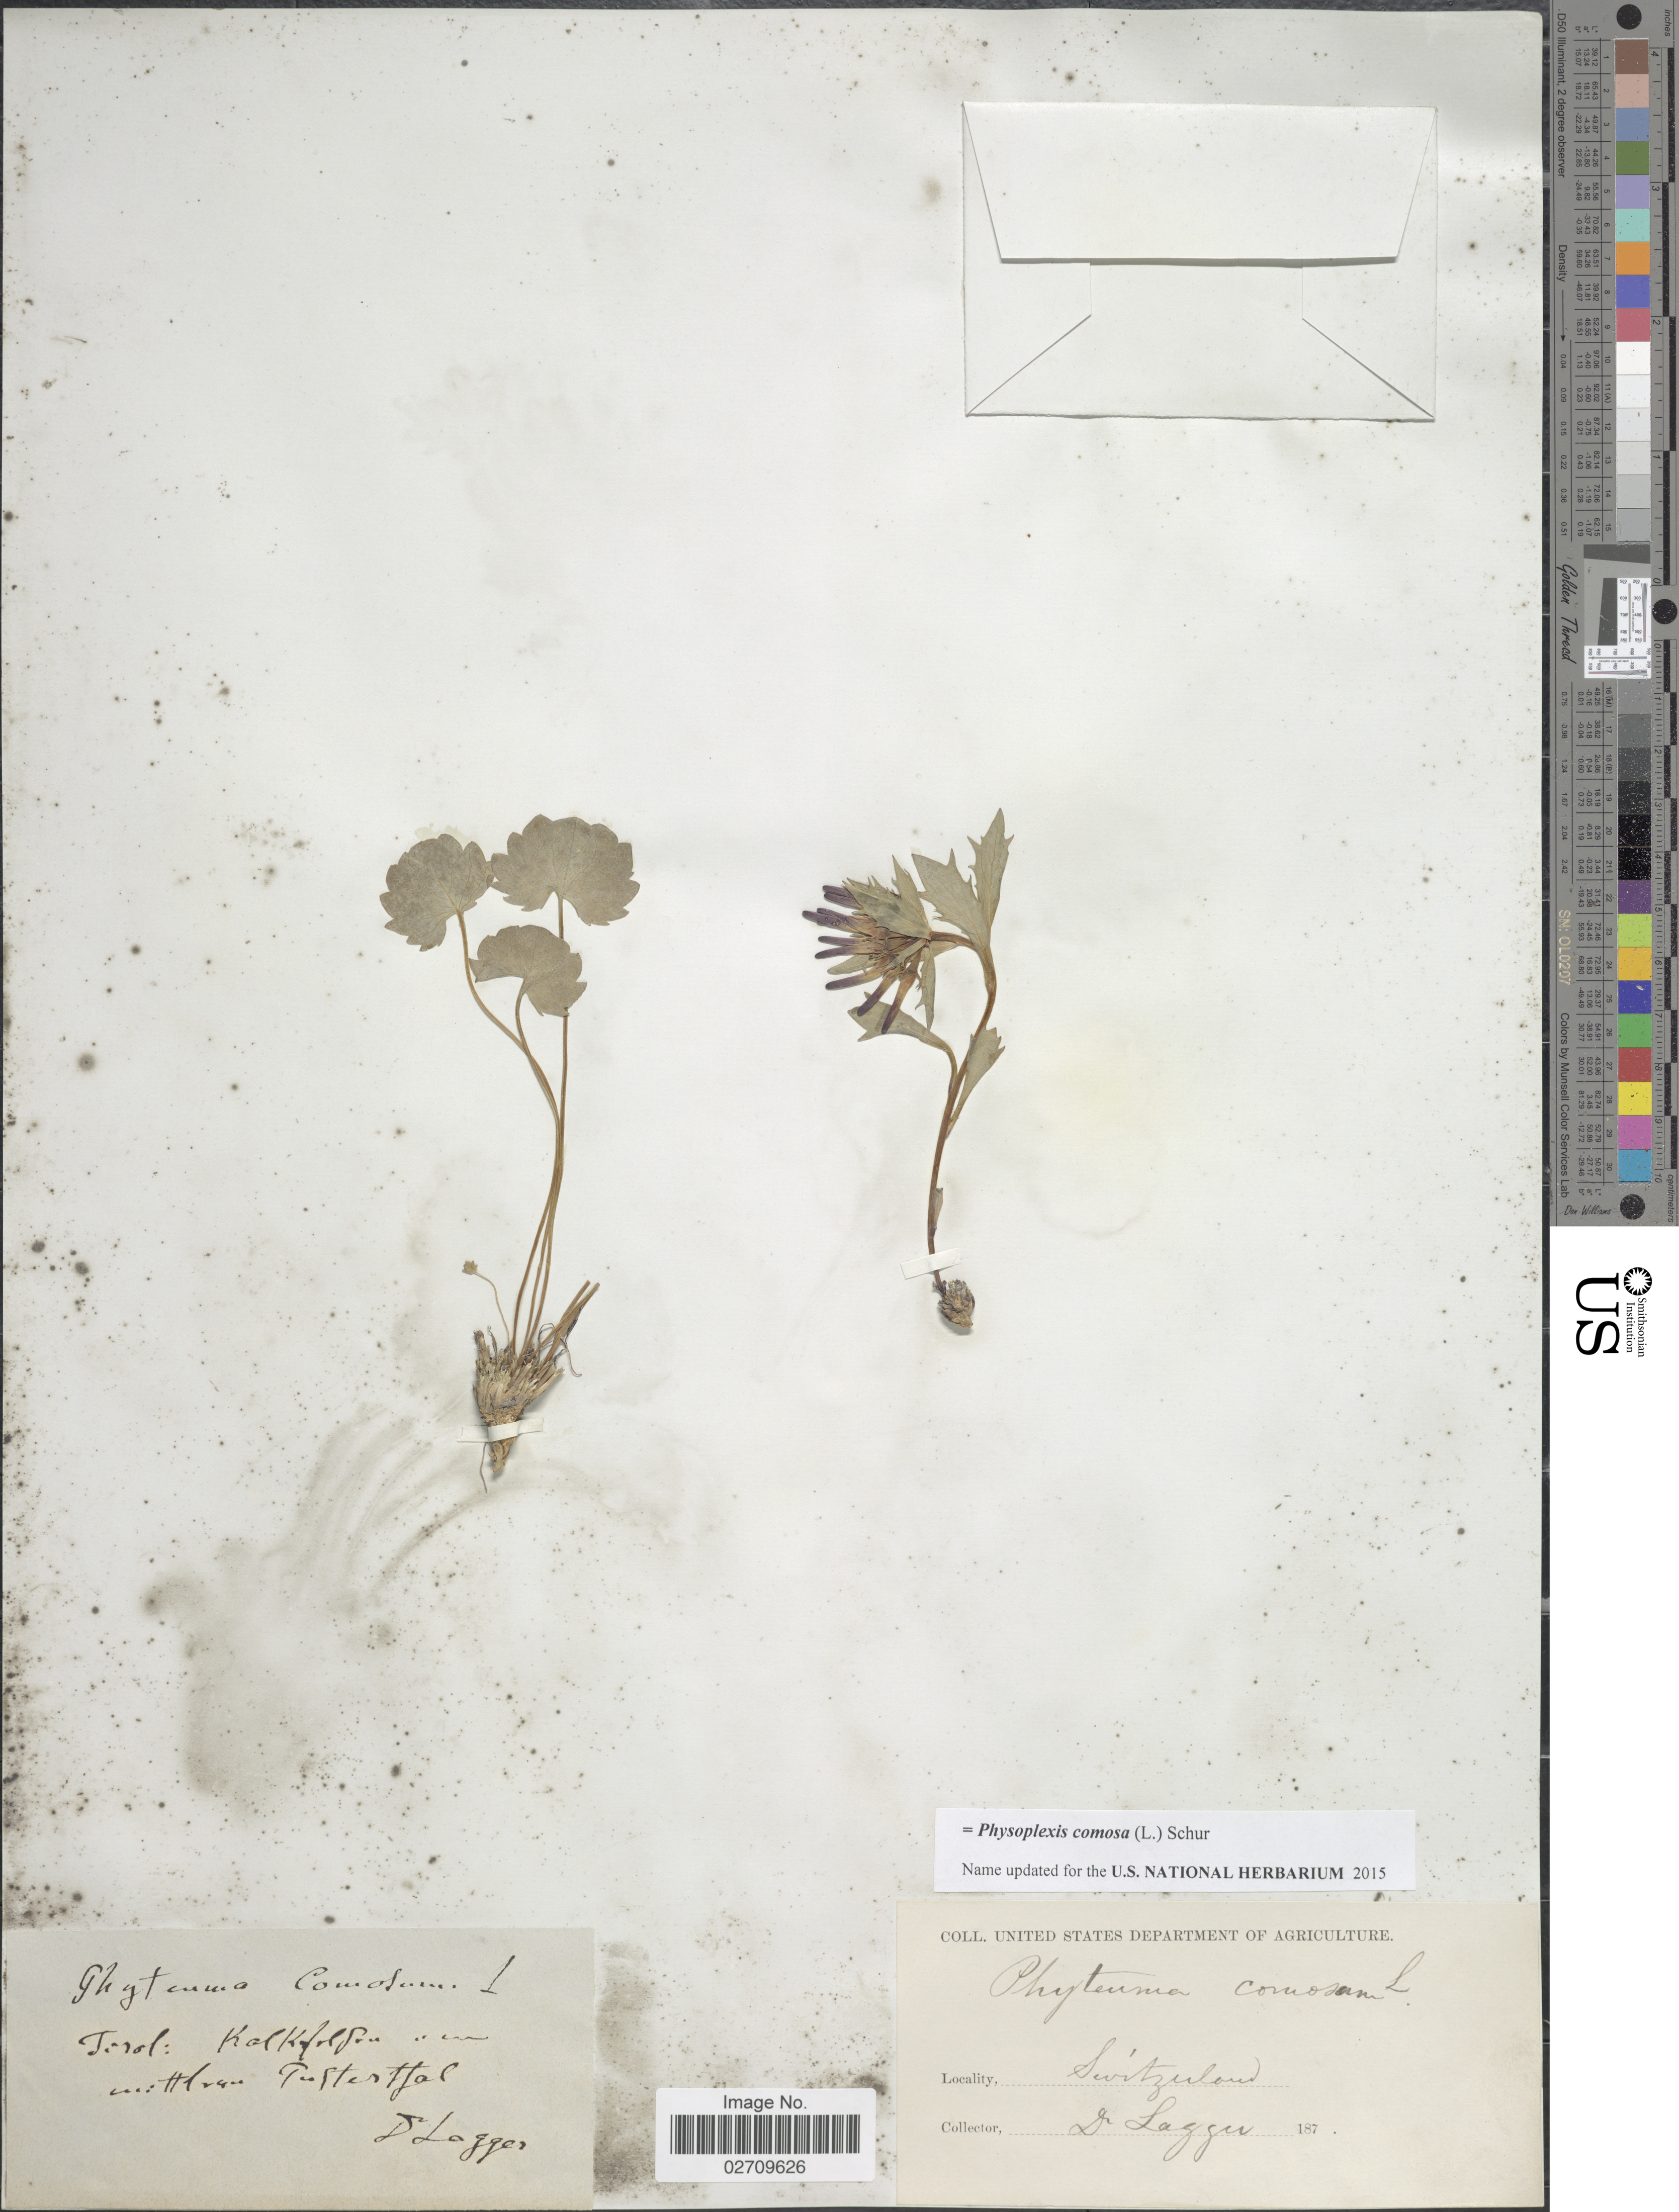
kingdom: Plantae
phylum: Tracheophyta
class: Magnoliopsida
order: Asterales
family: Campanulaceae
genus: Physoplexis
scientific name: Physoplexis comosa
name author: (L.) Schur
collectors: F. J. Lagger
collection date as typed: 187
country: Austria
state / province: Tirol